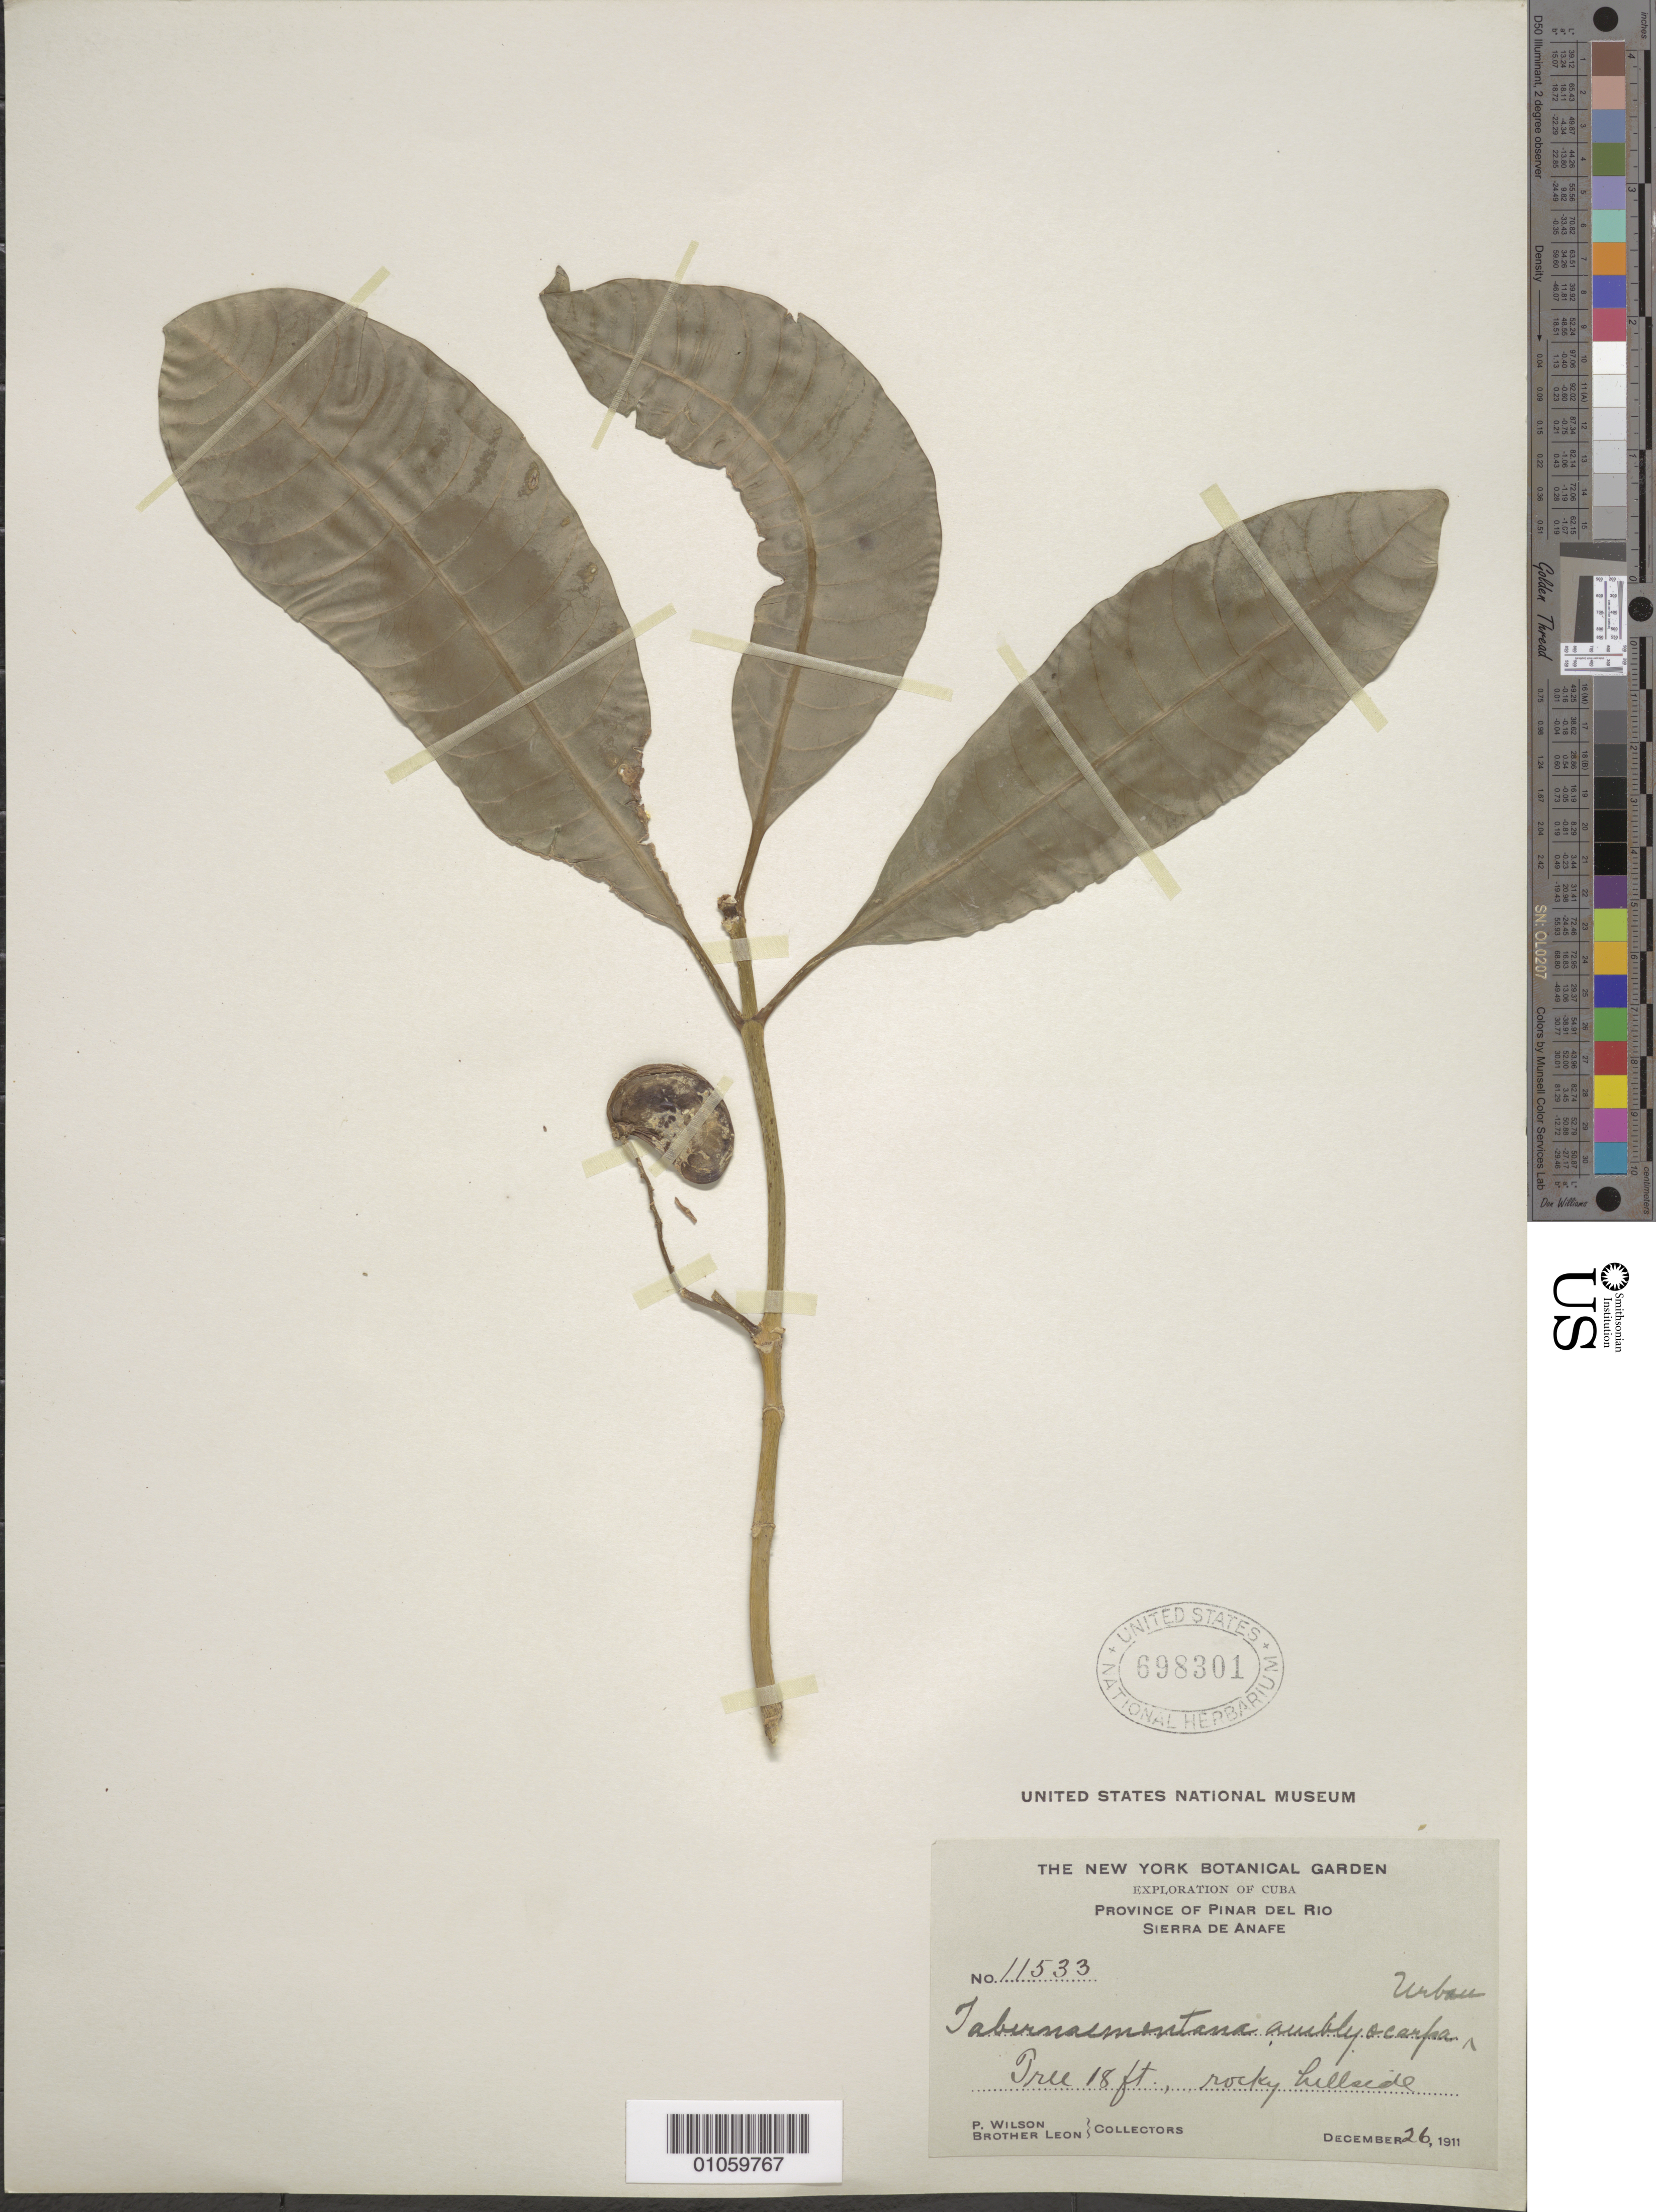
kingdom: Plantae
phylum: Tracheophyta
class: Magnoliopsida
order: Gentianales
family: Apocynaceae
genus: Tabernaemontana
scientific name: Tabernaemontana amblyocarpa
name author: Urb.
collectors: P. Wilson & Bro. León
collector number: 11533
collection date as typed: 26 Dec 1911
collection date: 1911-12-26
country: Cuba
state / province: Pinar del Rio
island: Cuba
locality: Hillside, Sierra de Anafe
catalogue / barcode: US 698301